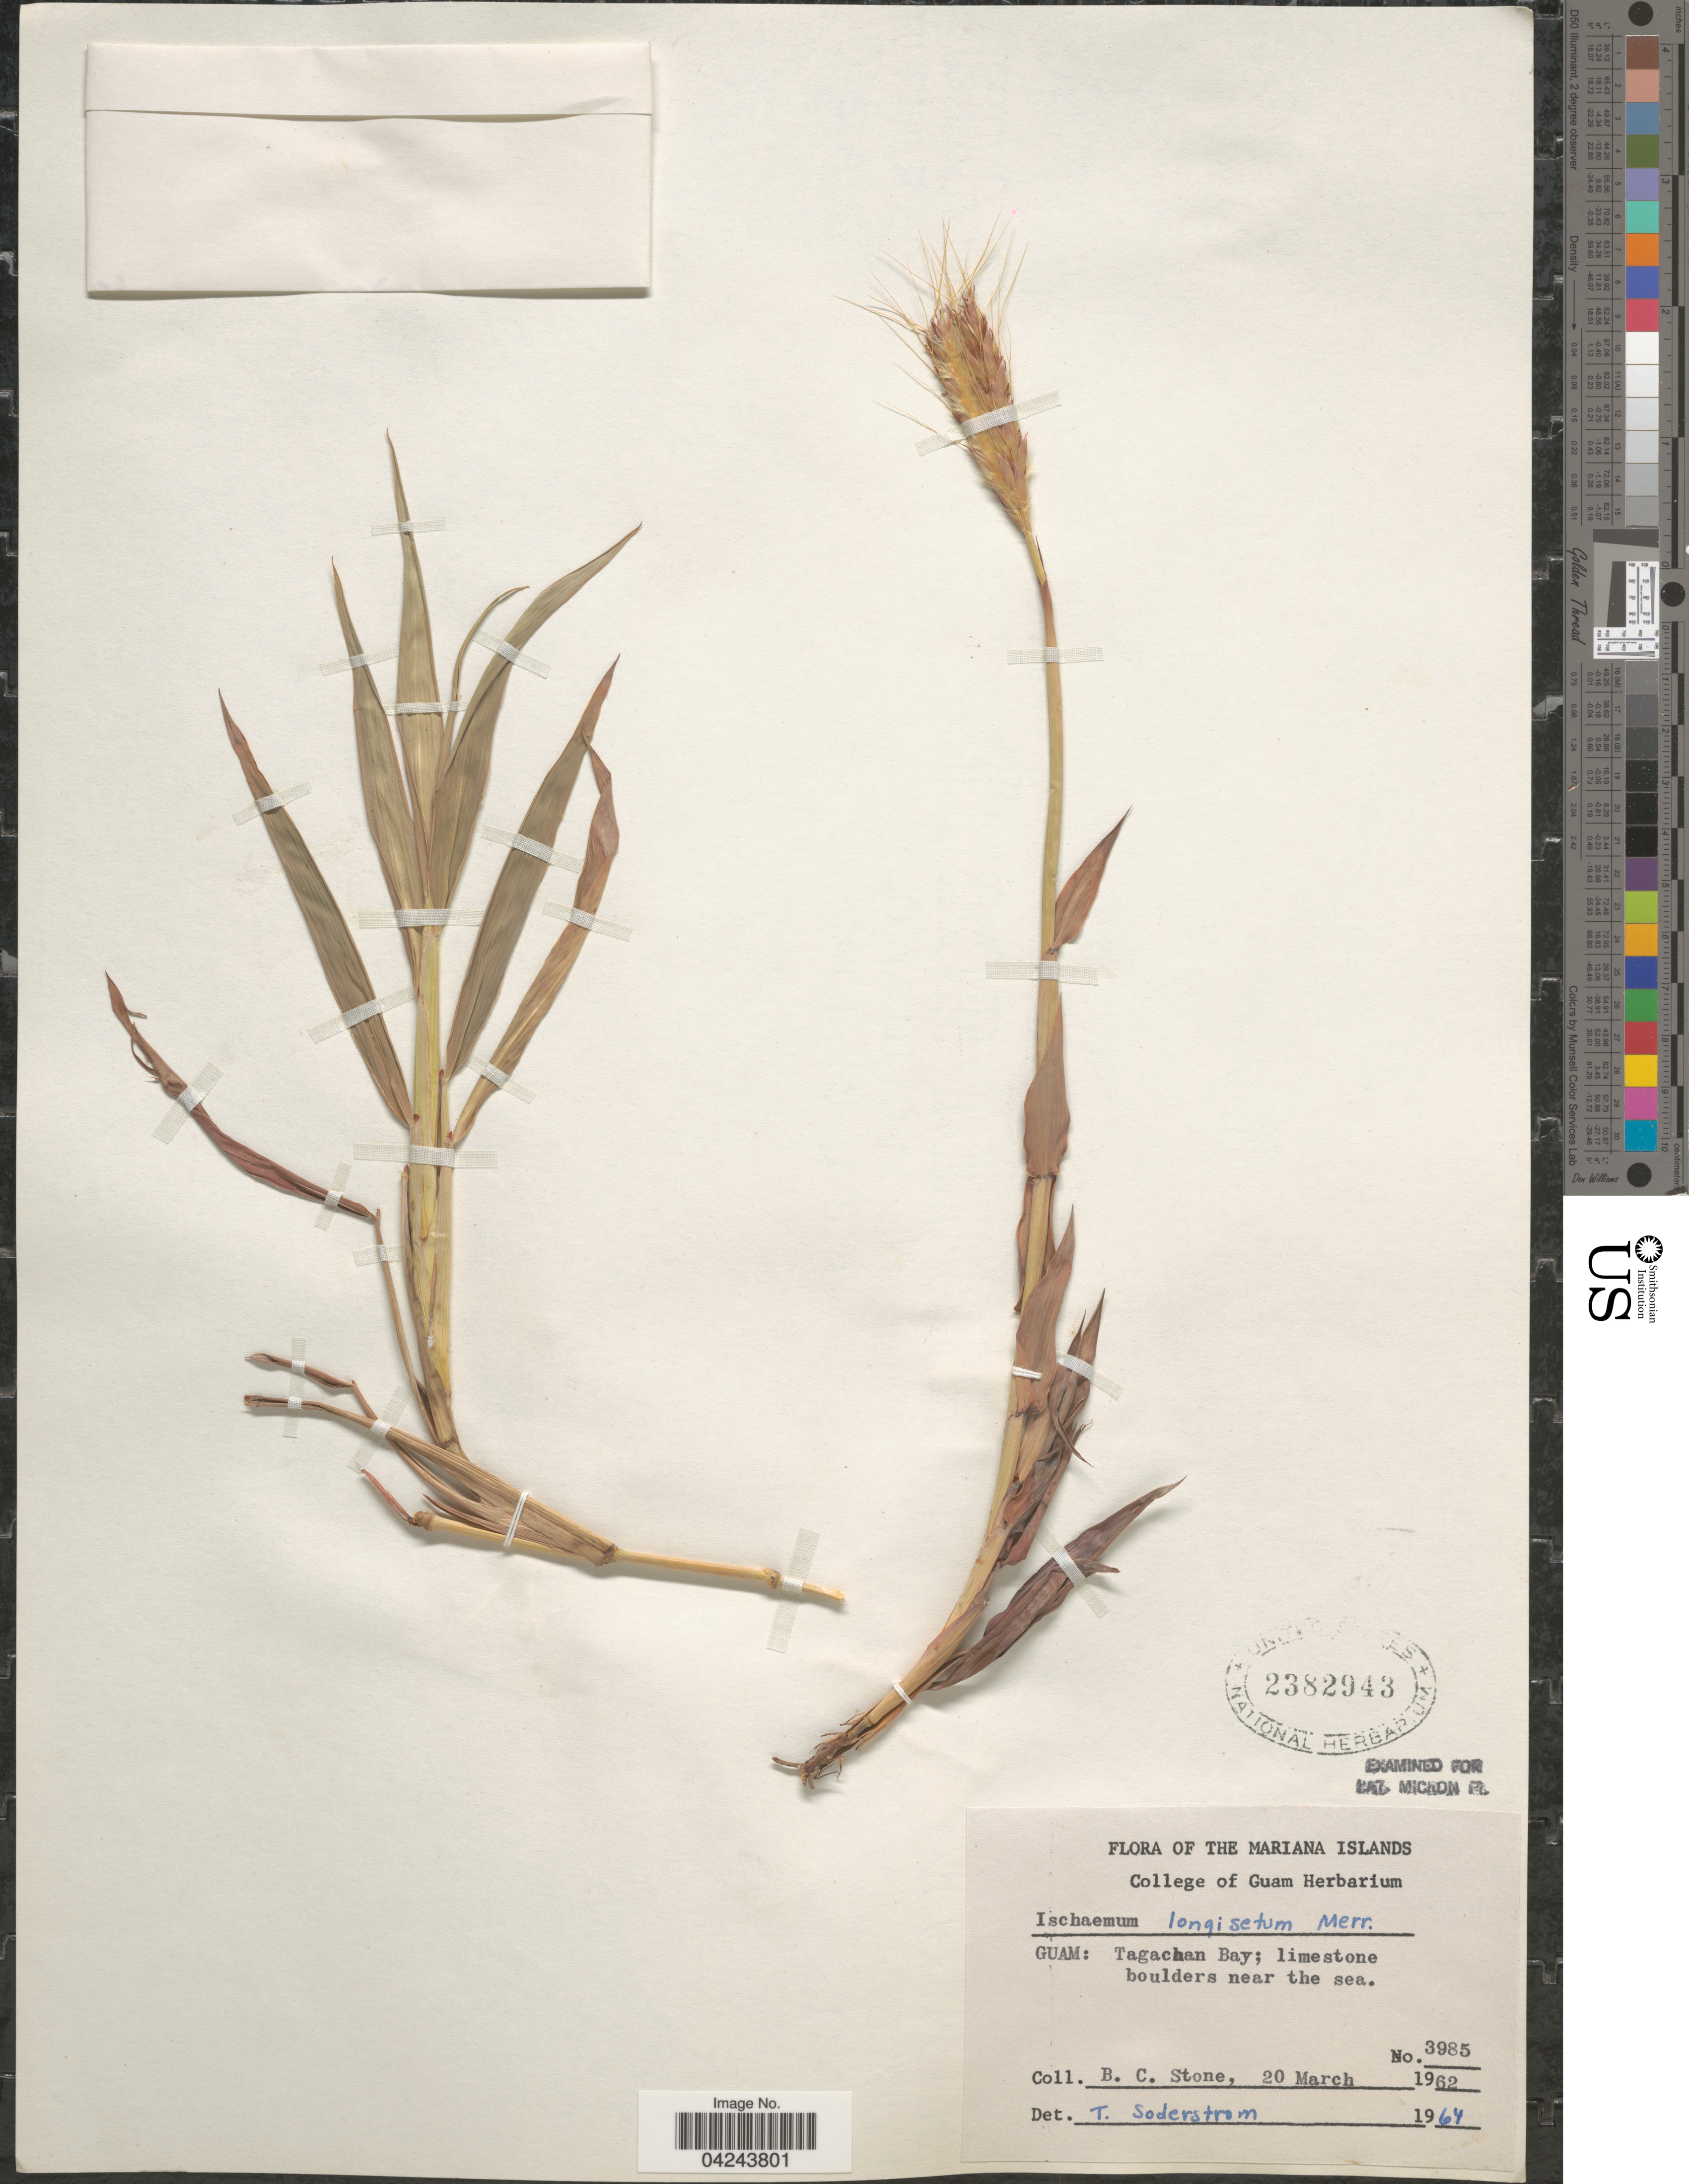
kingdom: Plantae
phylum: Tracheophyta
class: Liliopsida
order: Poales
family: Poaceae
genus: Ischaemum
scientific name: Ischaemum longisetum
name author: Merr.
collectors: B. C. Stone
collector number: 3985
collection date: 1962-03-20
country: Guam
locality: Marianas Islands. Tagachan Bay; limestone boulders near the sea.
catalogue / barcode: US 2382943